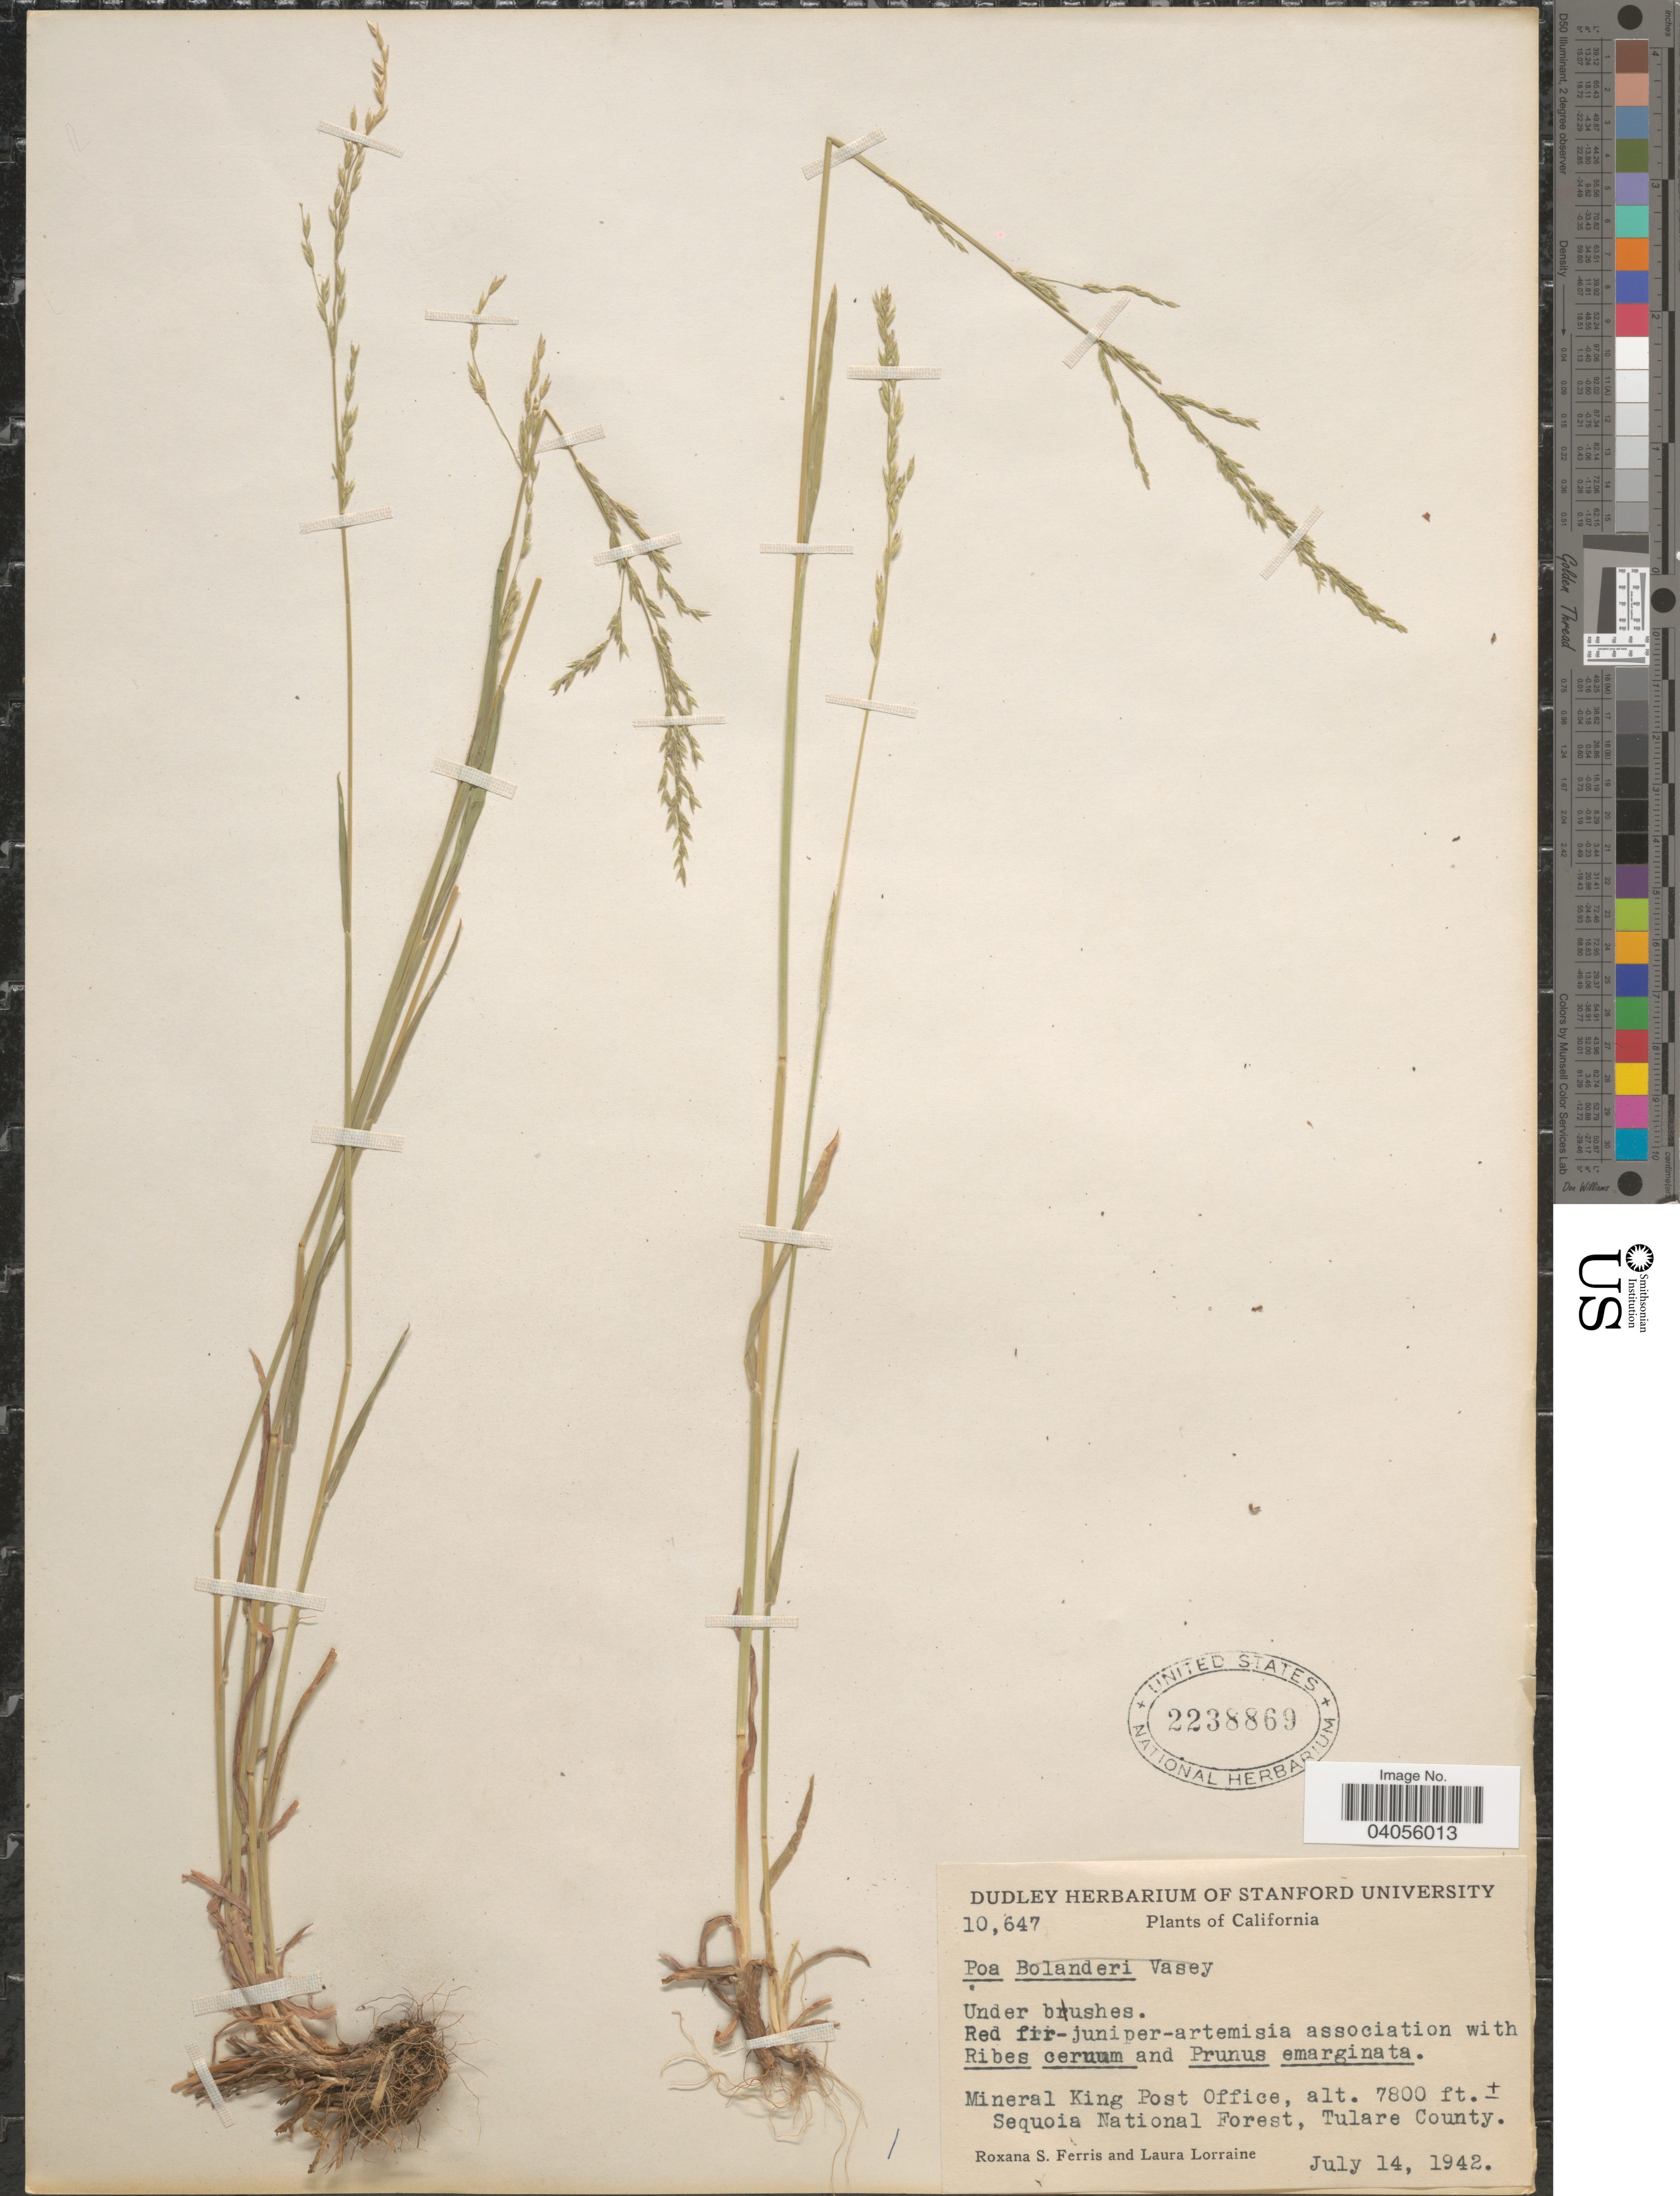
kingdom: Plantae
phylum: Tracheophyta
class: Liliopsida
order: Poales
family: Poaceae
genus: Poa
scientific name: Poa bolanderi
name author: Vasey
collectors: R. S. Ferris & L. Lorraine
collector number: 10647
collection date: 1942-07-14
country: United States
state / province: California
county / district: Tulare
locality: Mineral King Post Office. Sequia National Forest, Tulare County.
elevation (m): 2377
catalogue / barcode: US 2238869